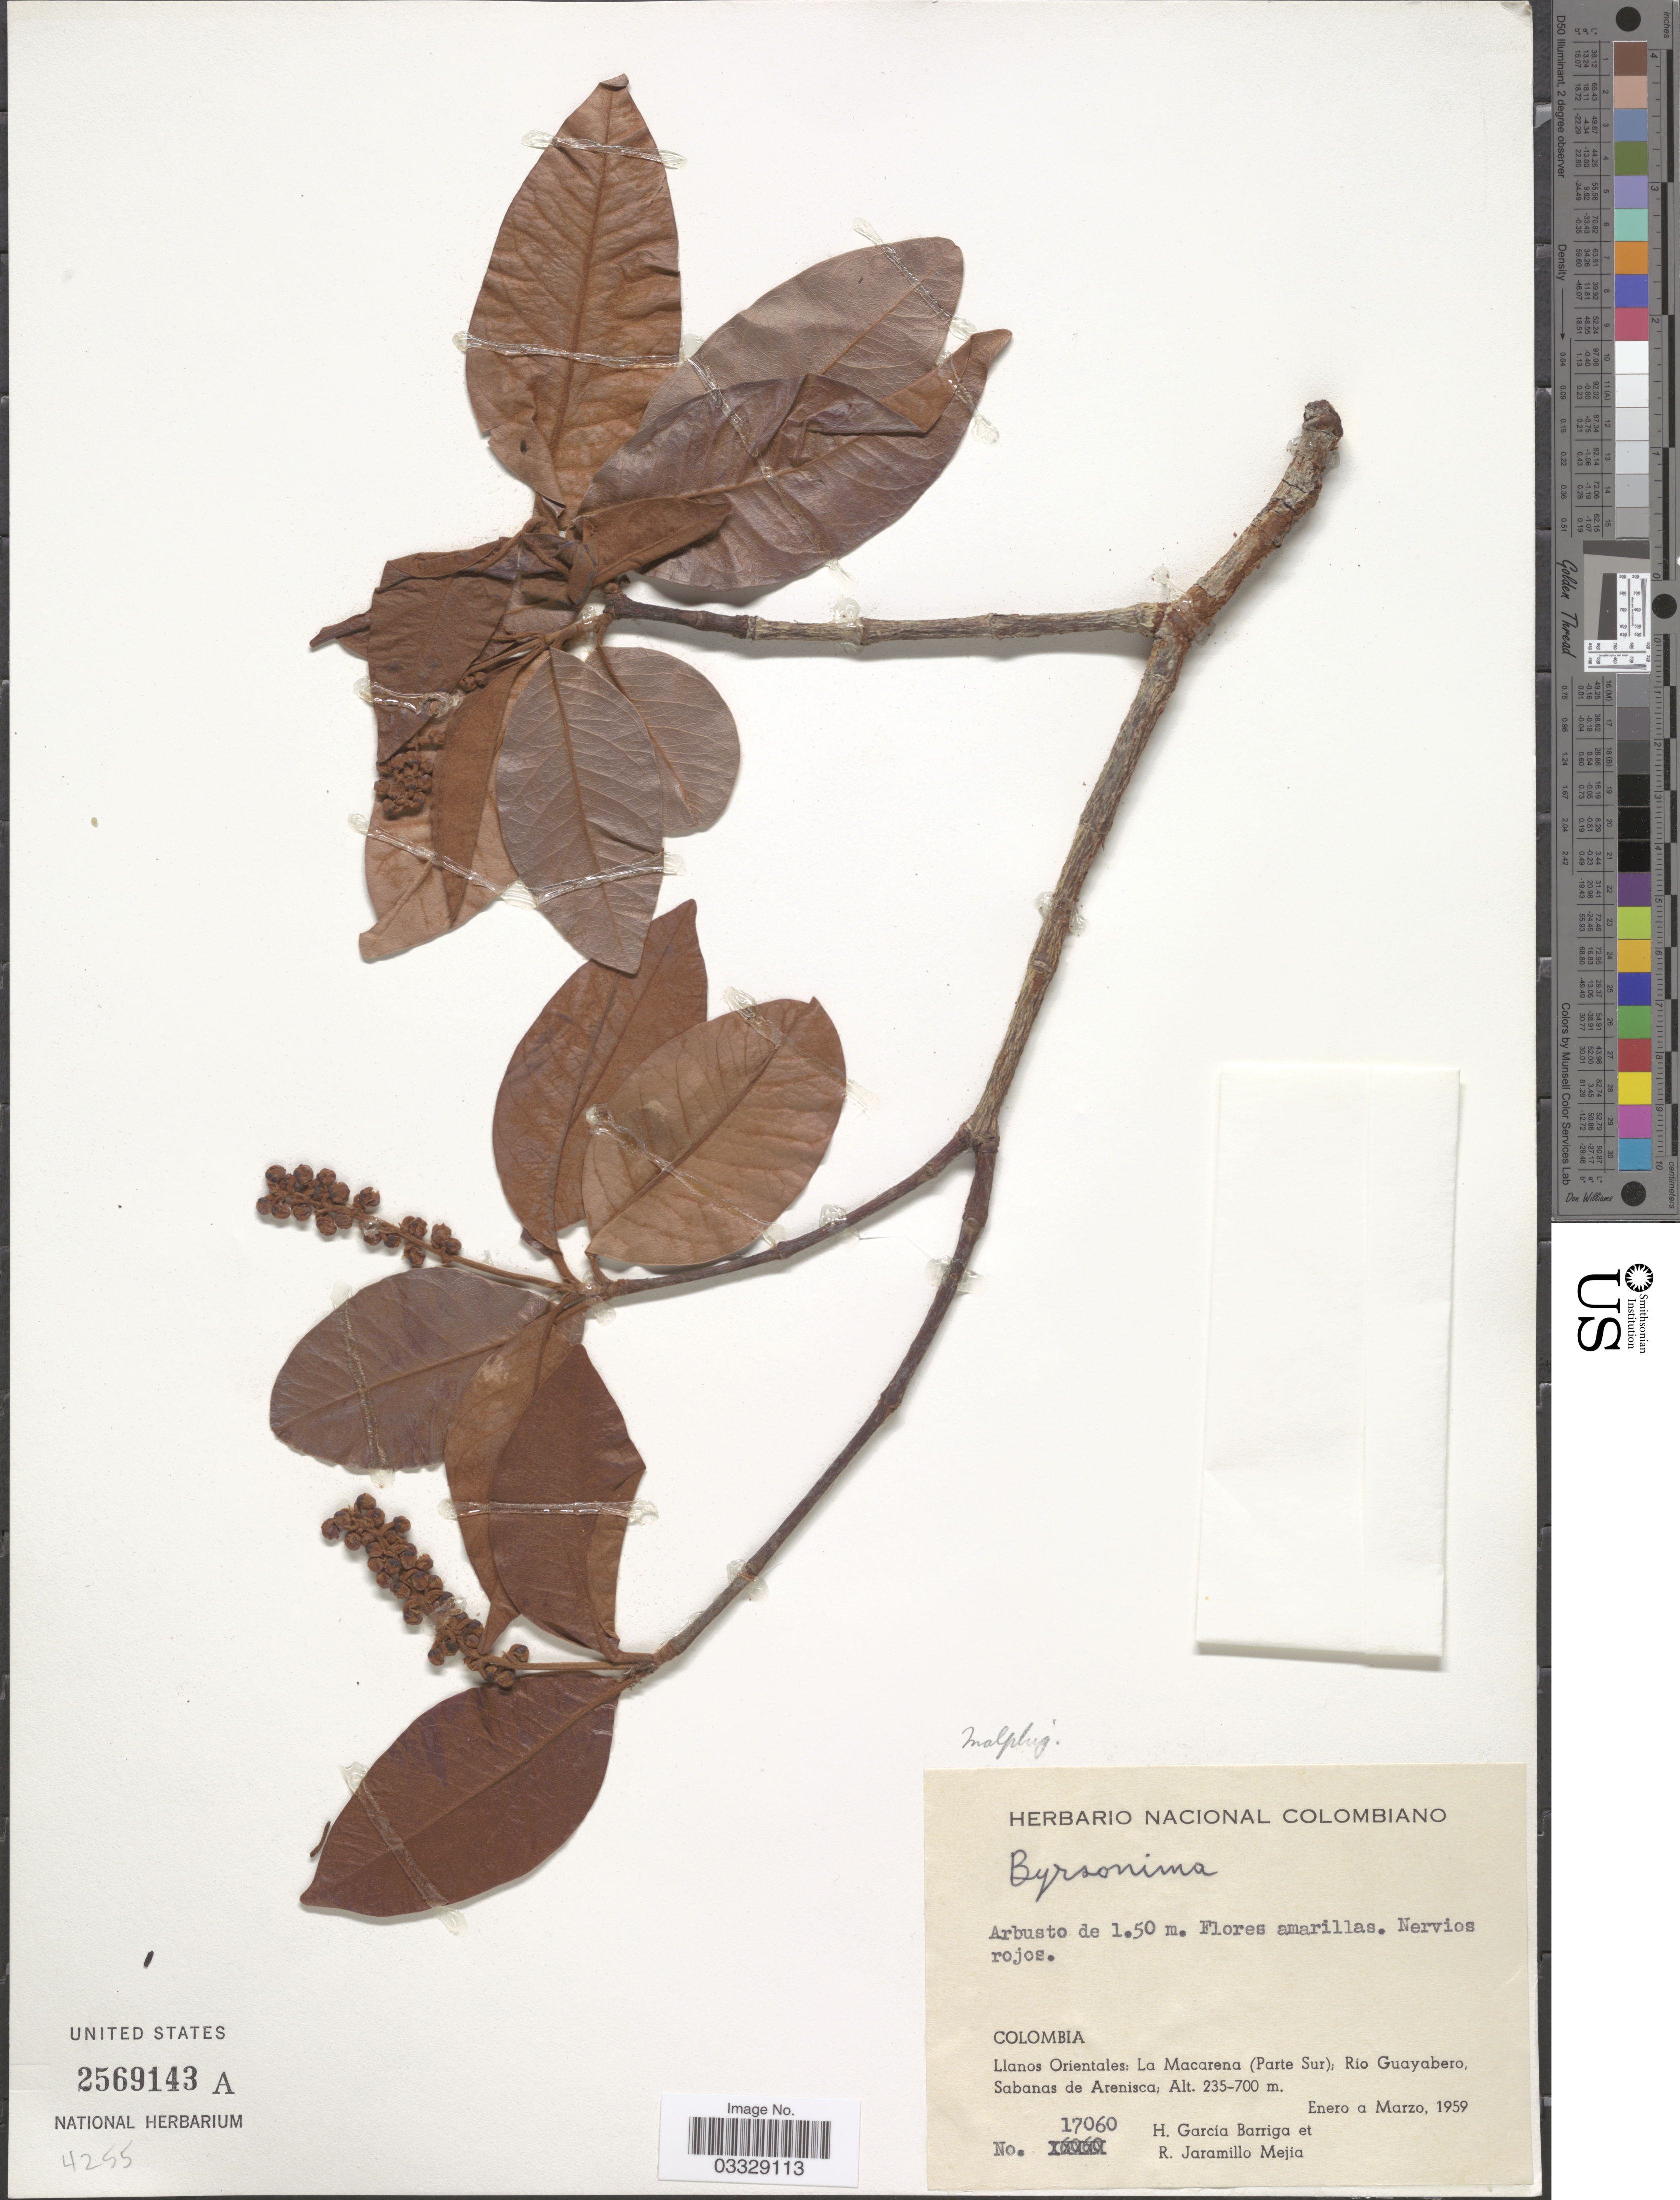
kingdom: Plantae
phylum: Tracheophyta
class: Magnoliopsida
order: Malpighiales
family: Malpighiaceae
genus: Byrsonima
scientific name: Byrsonima sp.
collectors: H. García Barriga & R. Jaramillo M.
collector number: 17060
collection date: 1959-01/1959-03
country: Colombia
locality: Llanos Orientales: La Macarena (Parte Sur); Rio Guayabero, Sabanas de Arenisca.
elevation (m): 235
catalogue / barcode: US 2569143A